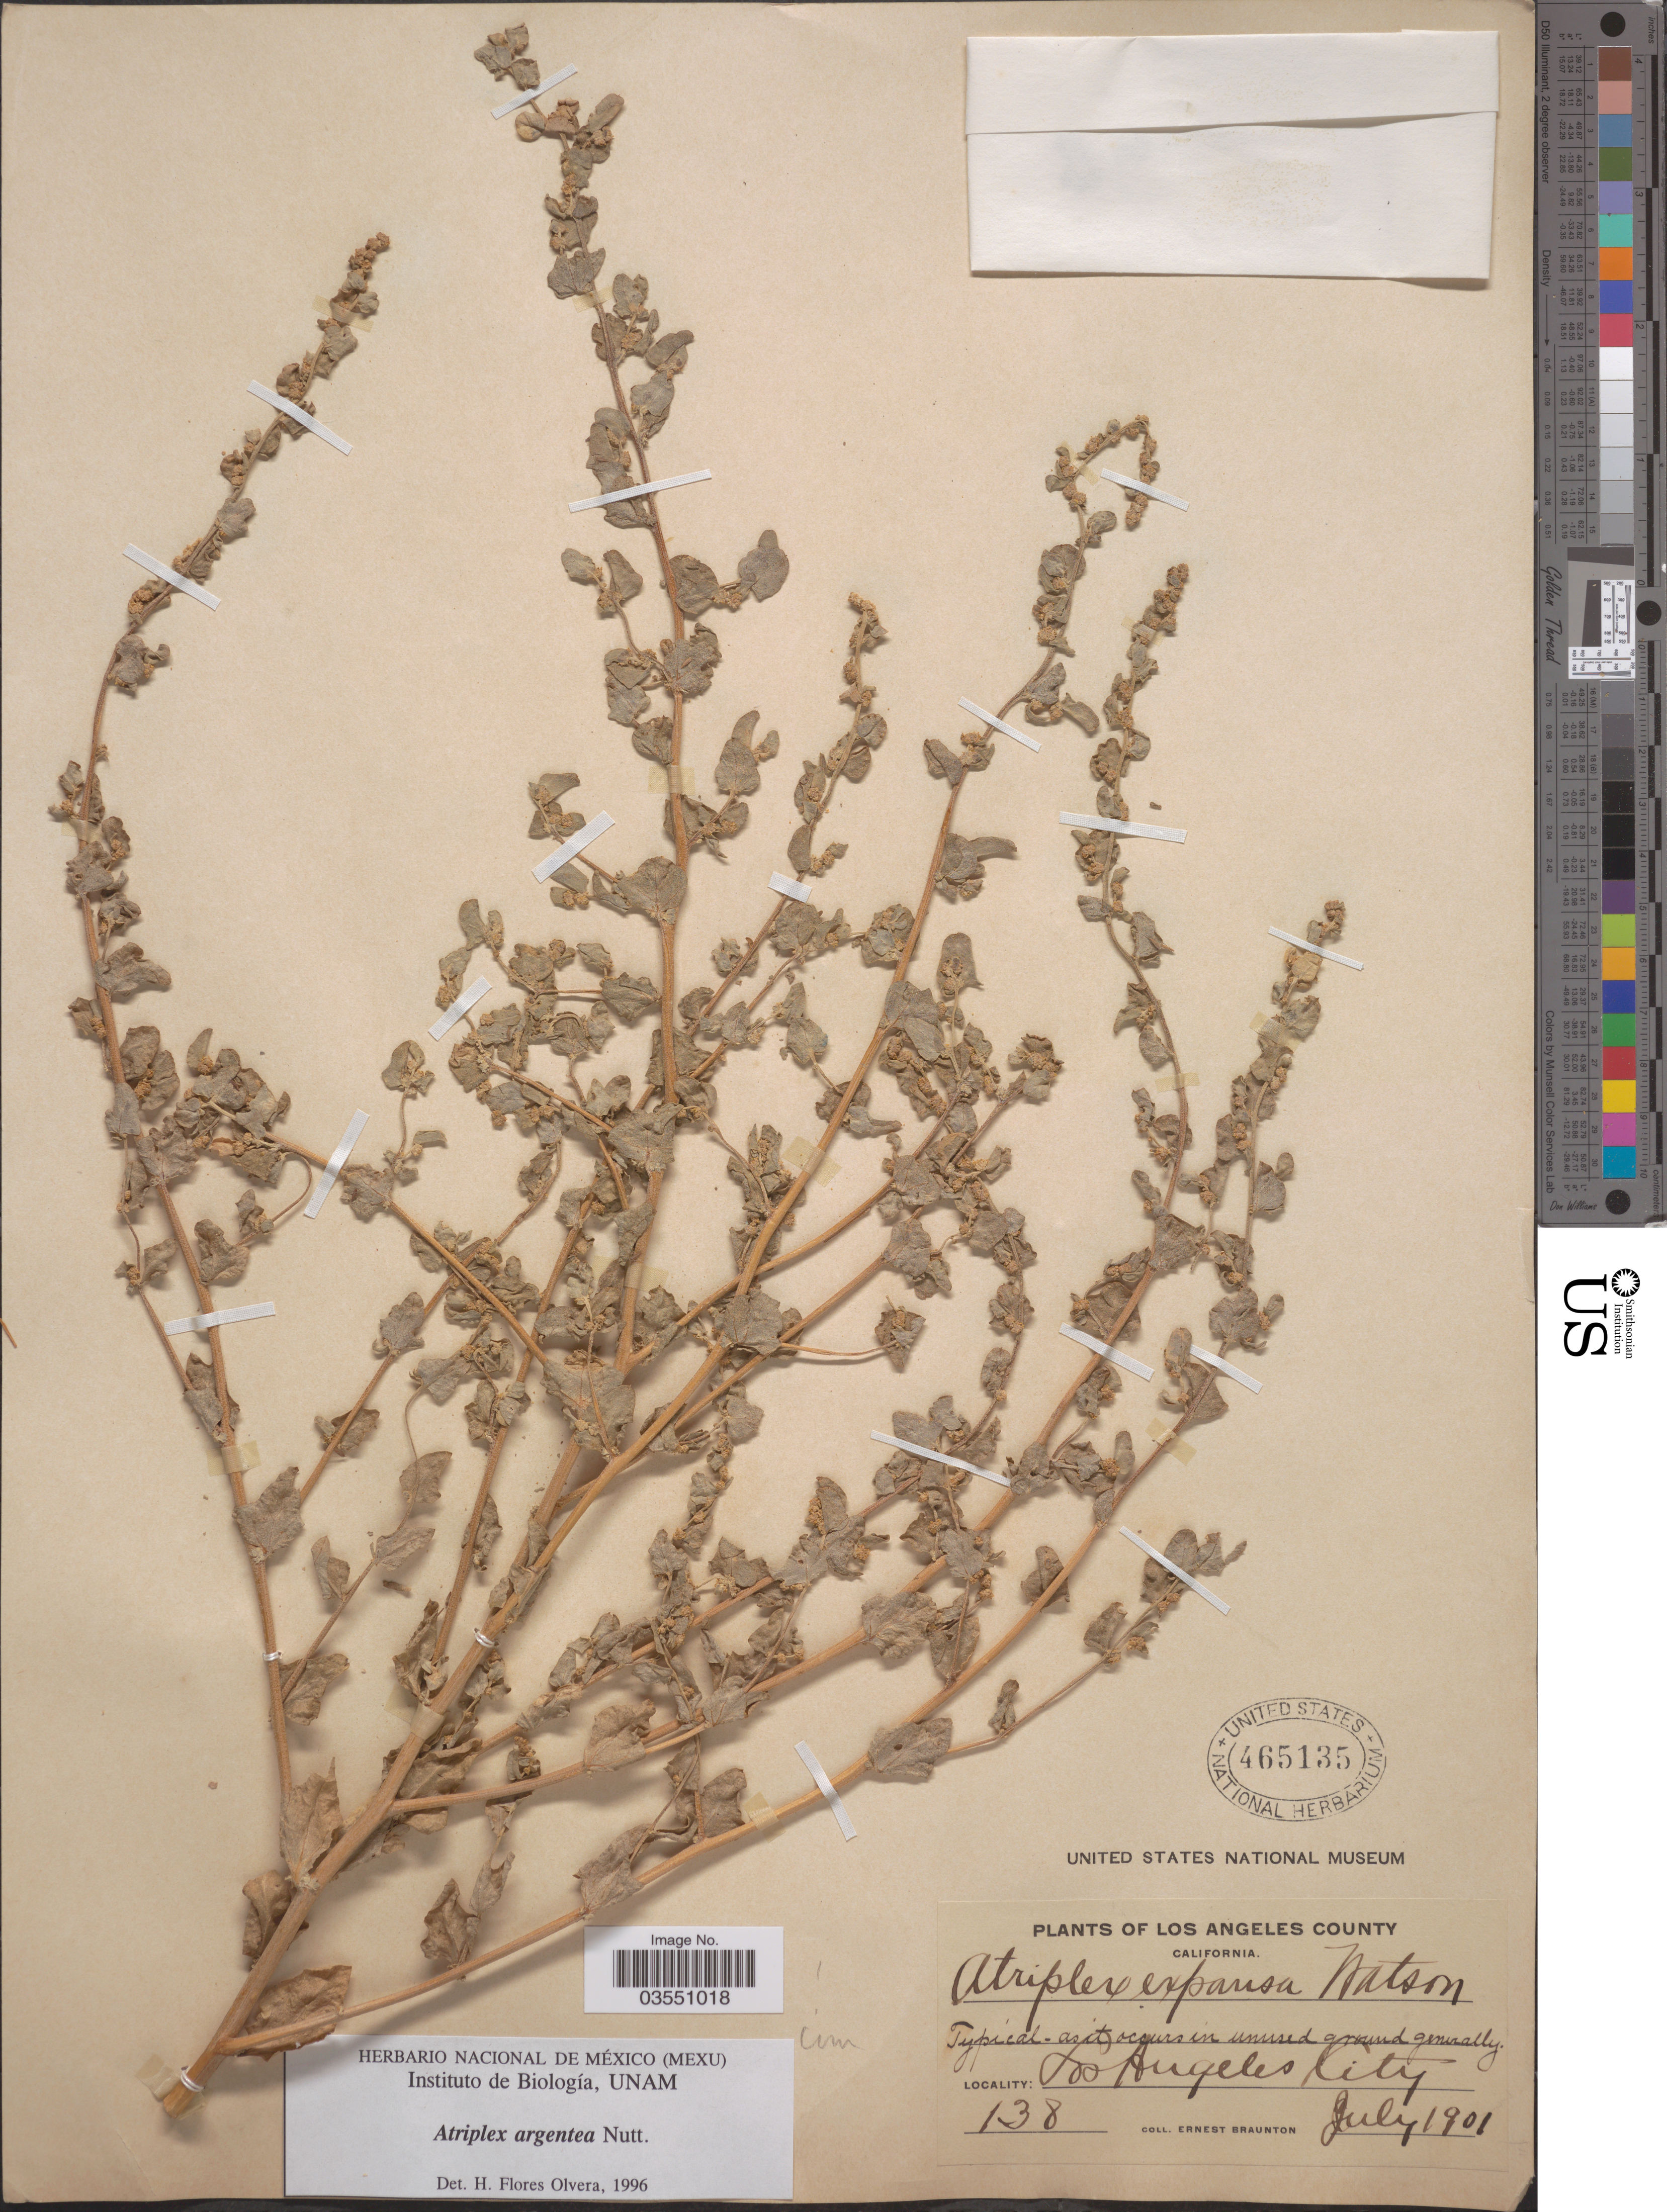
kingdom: Plantae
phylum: Tracheophyta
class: Magnoliopsida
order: Caryophyllales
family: Amaranthaceae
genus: Atriplex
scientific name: Atriplex argentea var. expansa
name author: (S. Watson) S.L. Welsh & Reveal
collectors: E. Braunton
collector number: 138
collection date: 1901-07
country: United States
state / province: California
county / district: Los Angeles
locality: Los Angeles County. Los Angeles City.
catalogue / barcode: US 465135